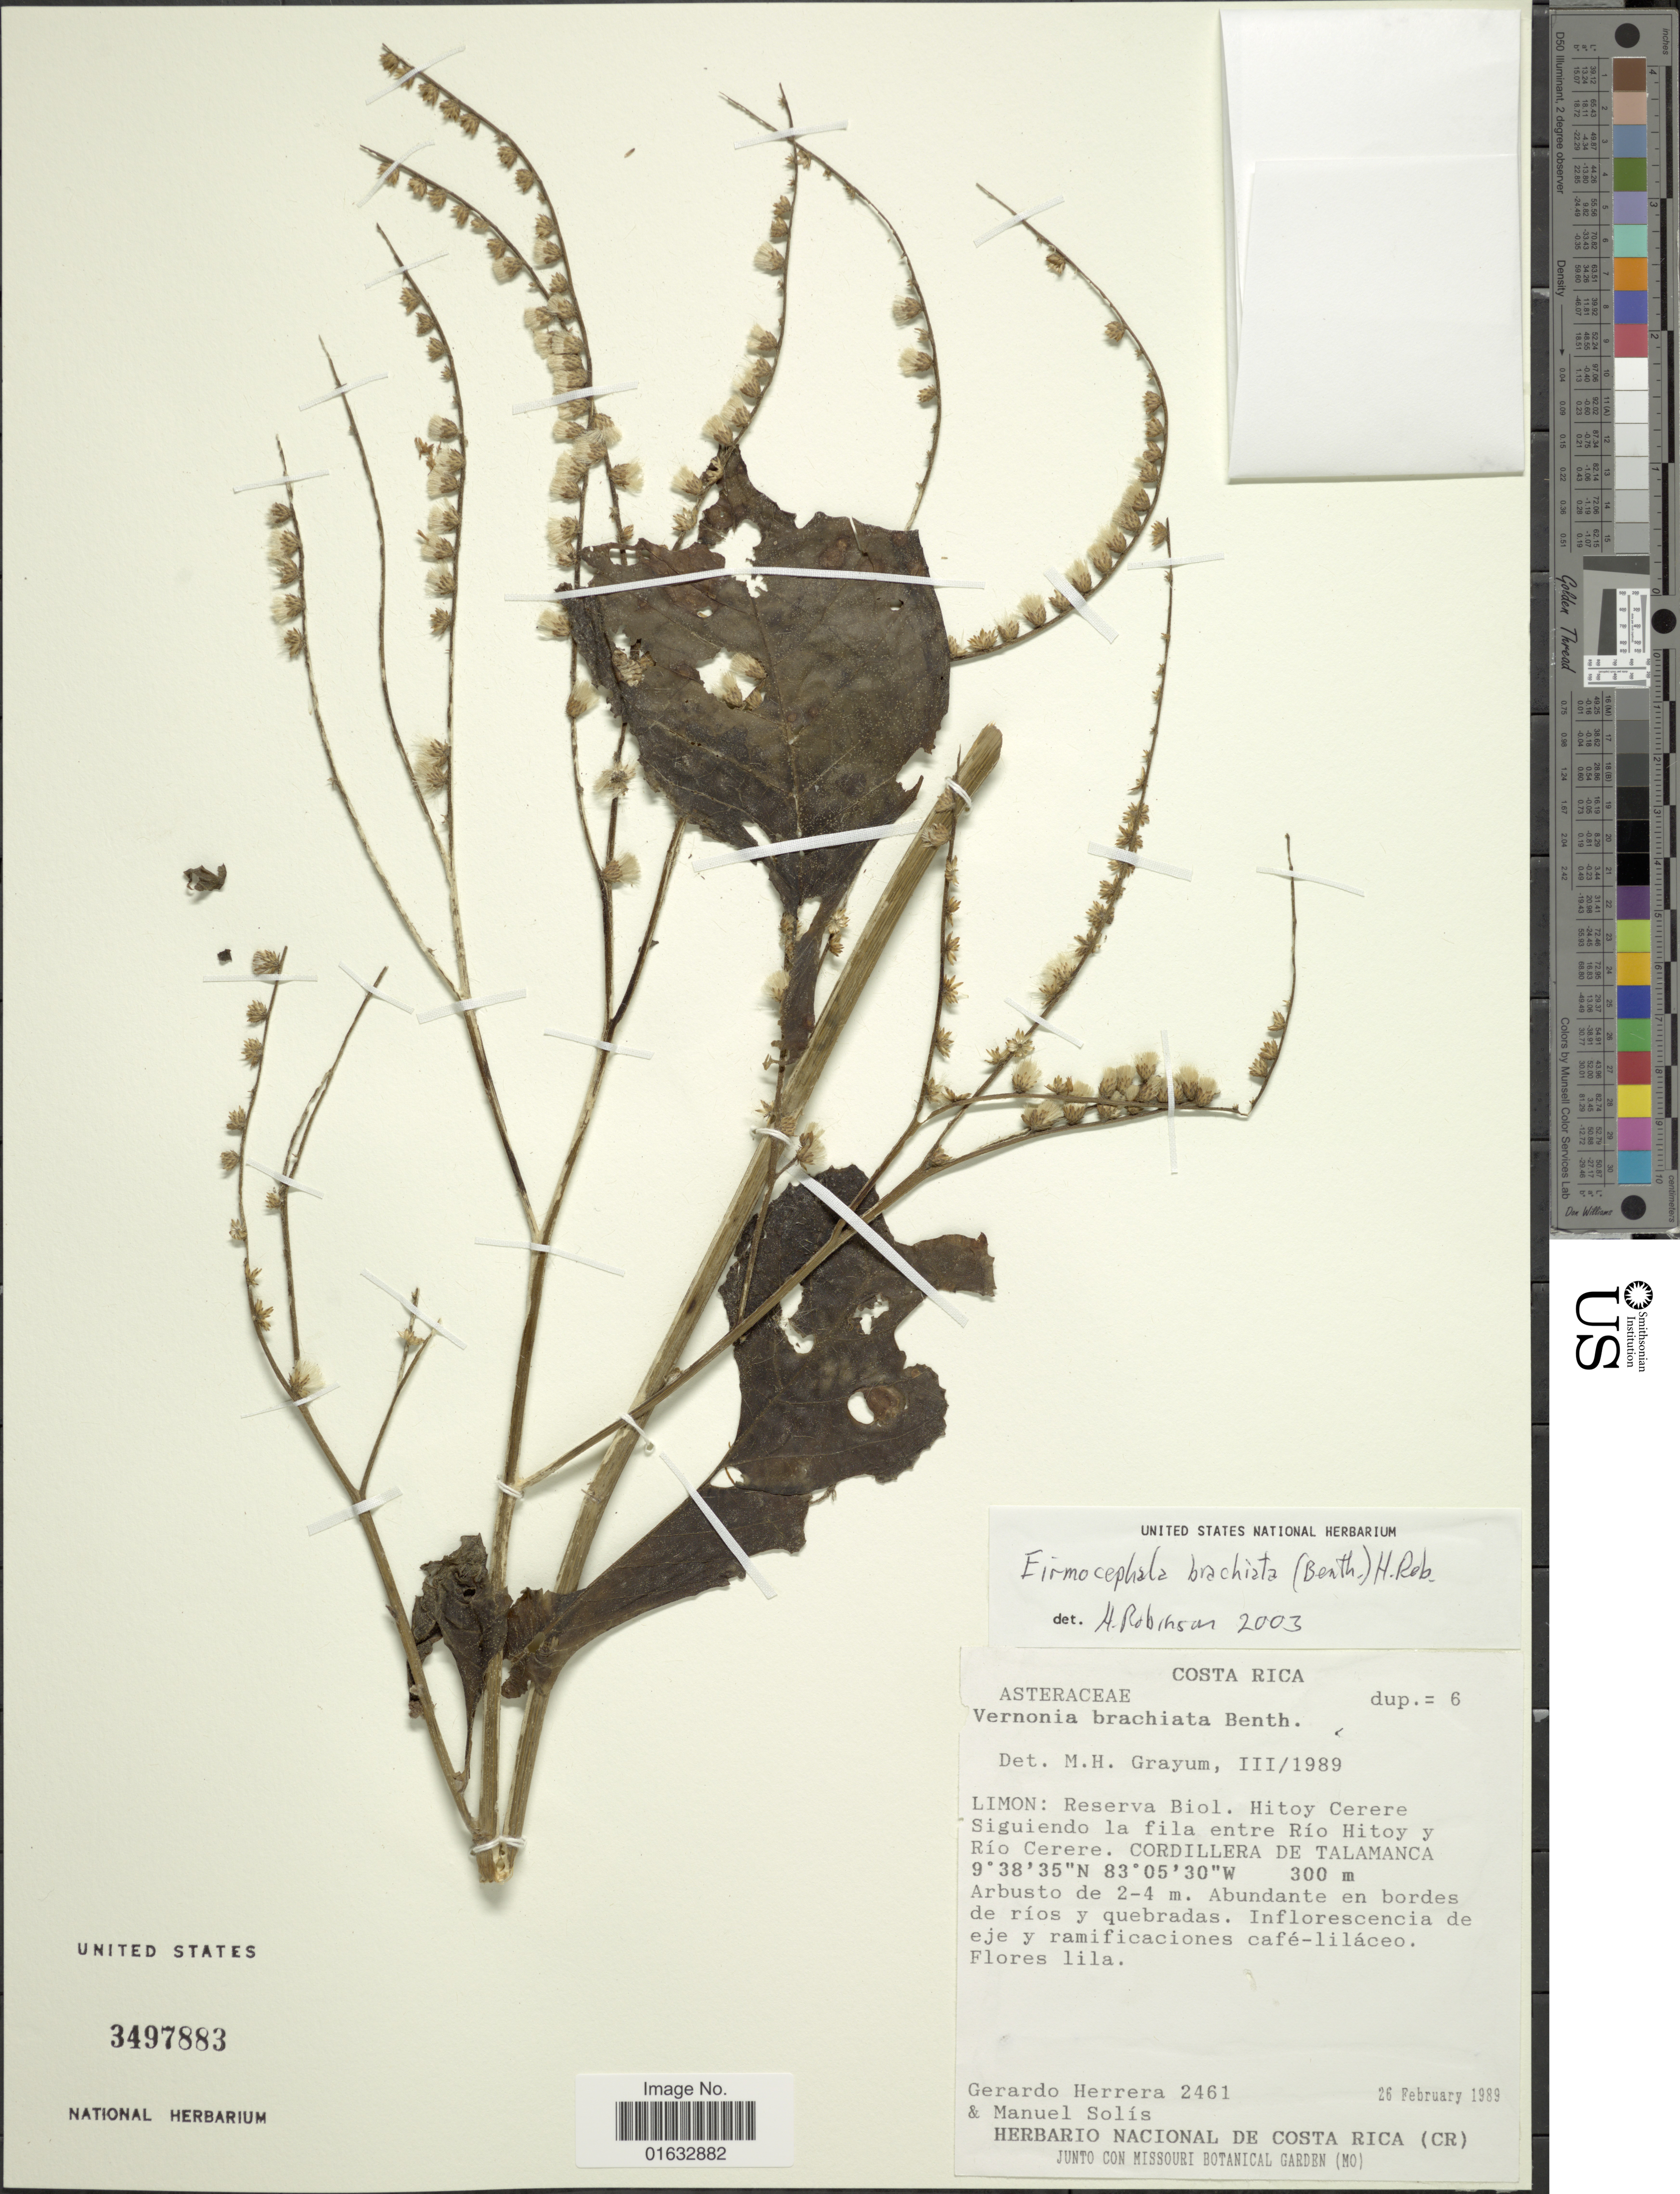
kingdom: Plantae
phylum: Tracheophyta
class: Magnoliopsida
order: Asterales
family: Asteraceae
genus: Eirmocephala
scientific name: Eirmocephala brachiata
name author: (Benth.) H. Rob.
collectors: G. Herrera & M. Solís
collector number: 2461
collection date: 1989-02-26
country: Costa Rica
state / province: Limón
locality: Reserva Biol. Hitoy Cerere Siguiendo la fila entre Rio Hitoy y Rio Cerere. Cordillera de Talamanca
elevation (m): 300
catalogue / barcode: US 3497883